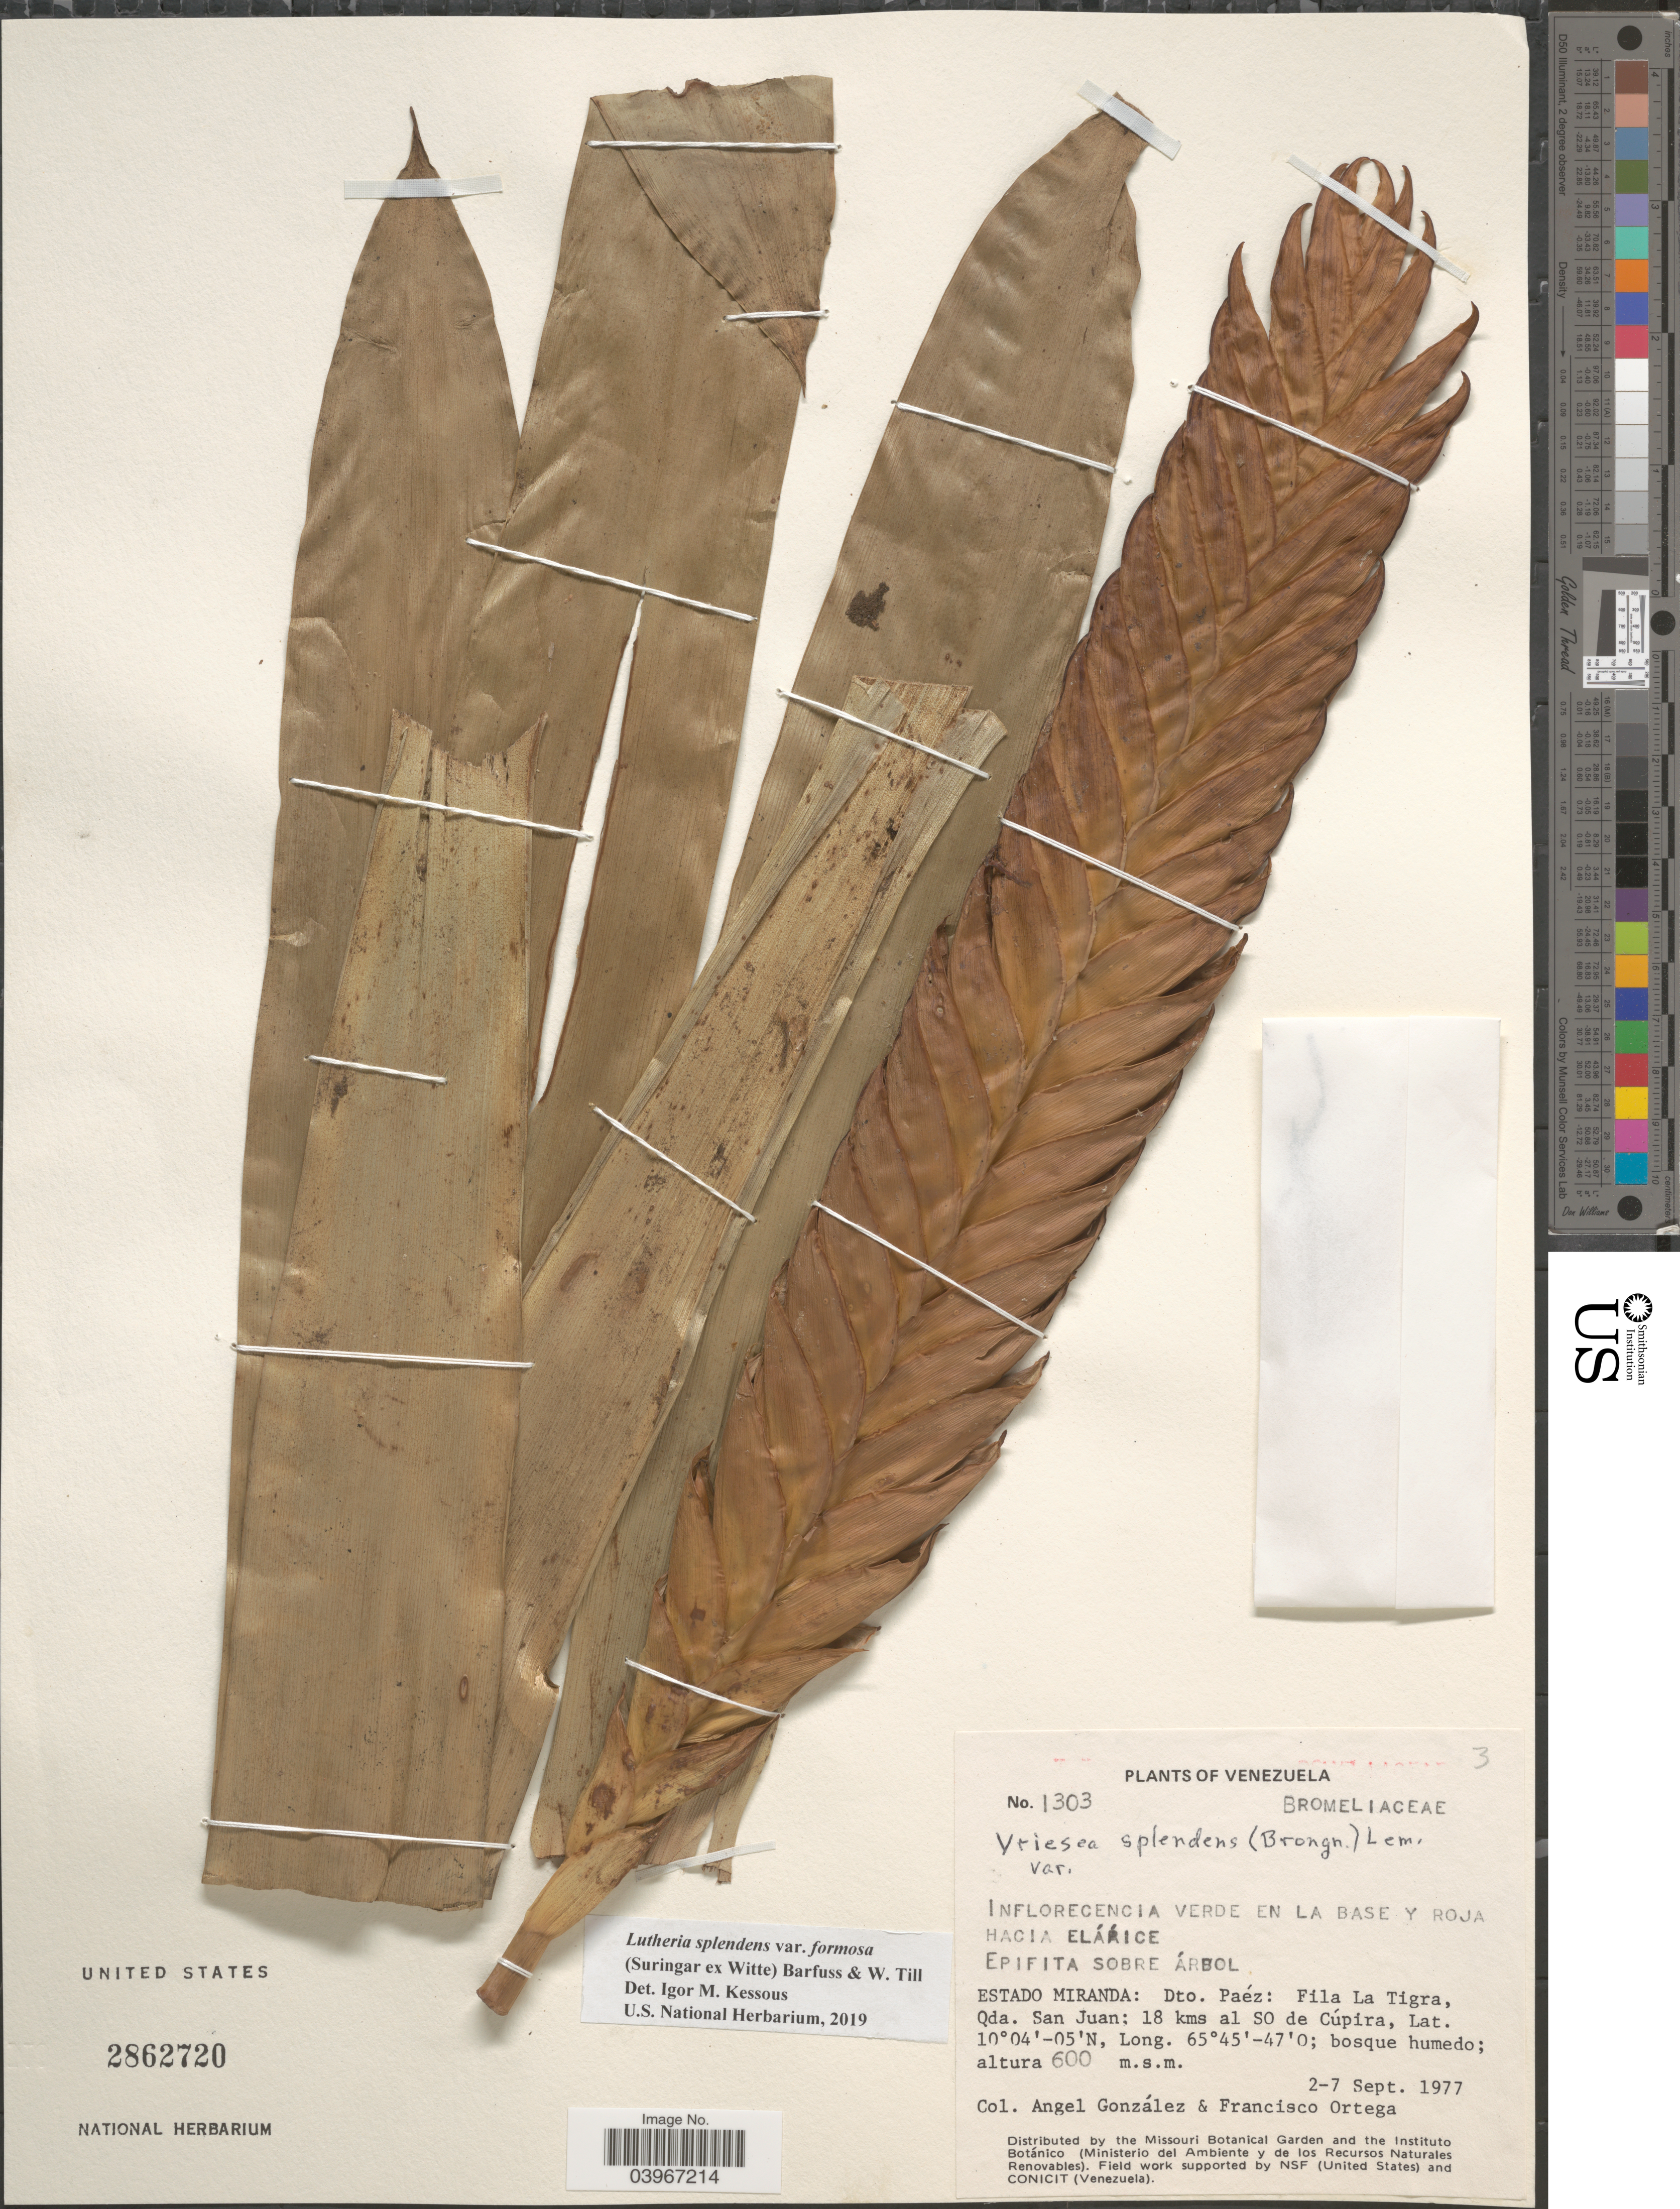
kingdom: Plantae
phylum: Tracheophyta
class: Liliopsida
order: Poales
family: Bromeliaceae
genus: Lutheria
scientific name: Lutheria splendens var. formosa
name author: (Suringar ex Witte) Barfuss & W. Till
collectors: A. C. González & F. J. Ortega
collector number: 1303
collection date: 1977-09-02/1977-09-07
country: Venezuela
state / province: Miranda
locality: Dto. Paéz: Fila La Tigra, Qda. San Juan: 18 kms al SO de Cúpira.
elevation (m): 600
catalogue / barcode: US 2862720